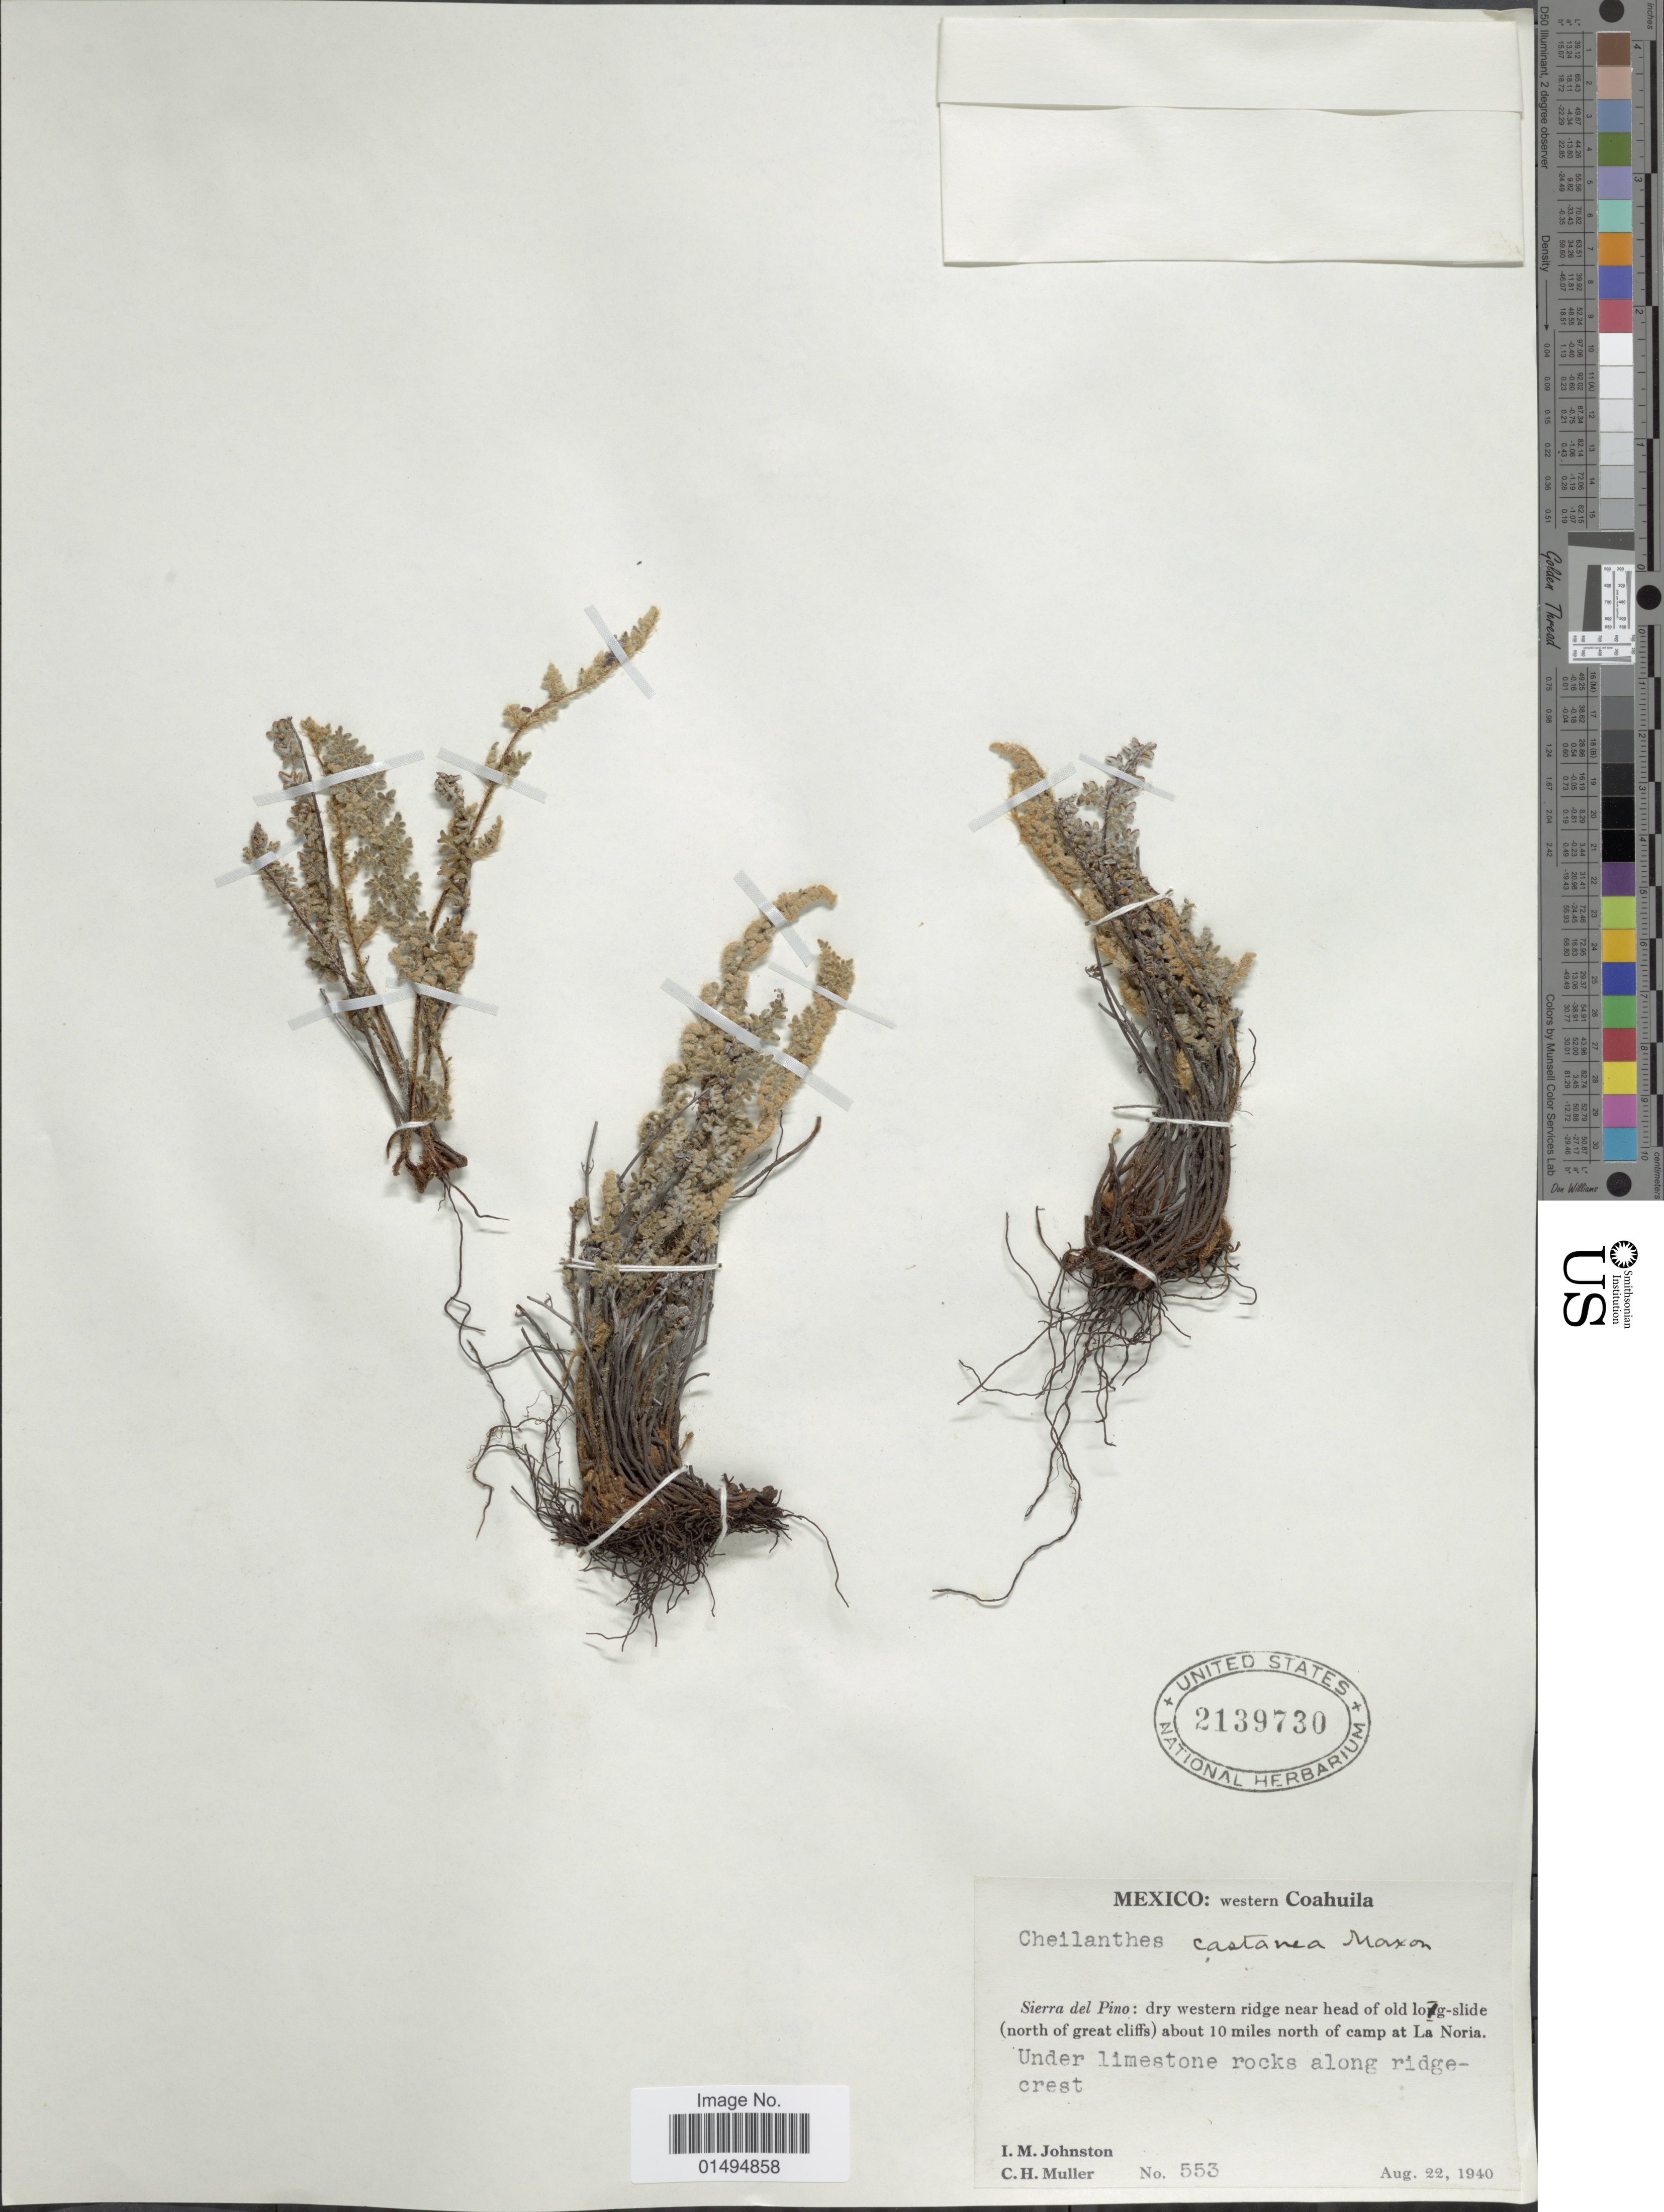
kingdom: Plantae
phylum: Tracheophyta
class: Polypodiopsida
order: Polypodiales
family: Pteridaceae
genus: Myriopteris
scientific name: Myriopteris rufa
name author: Fée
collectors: I.M. Johnston & C. H. Müller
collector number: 553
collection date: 1940-08-22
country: Mexico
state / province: Coahuila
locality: Western Coahuila, Sierra del Pino: dry western ridge near head of old long-slide (north of great cliffs) about 10 miles north of camp at La Noria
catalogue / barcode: US 2139730